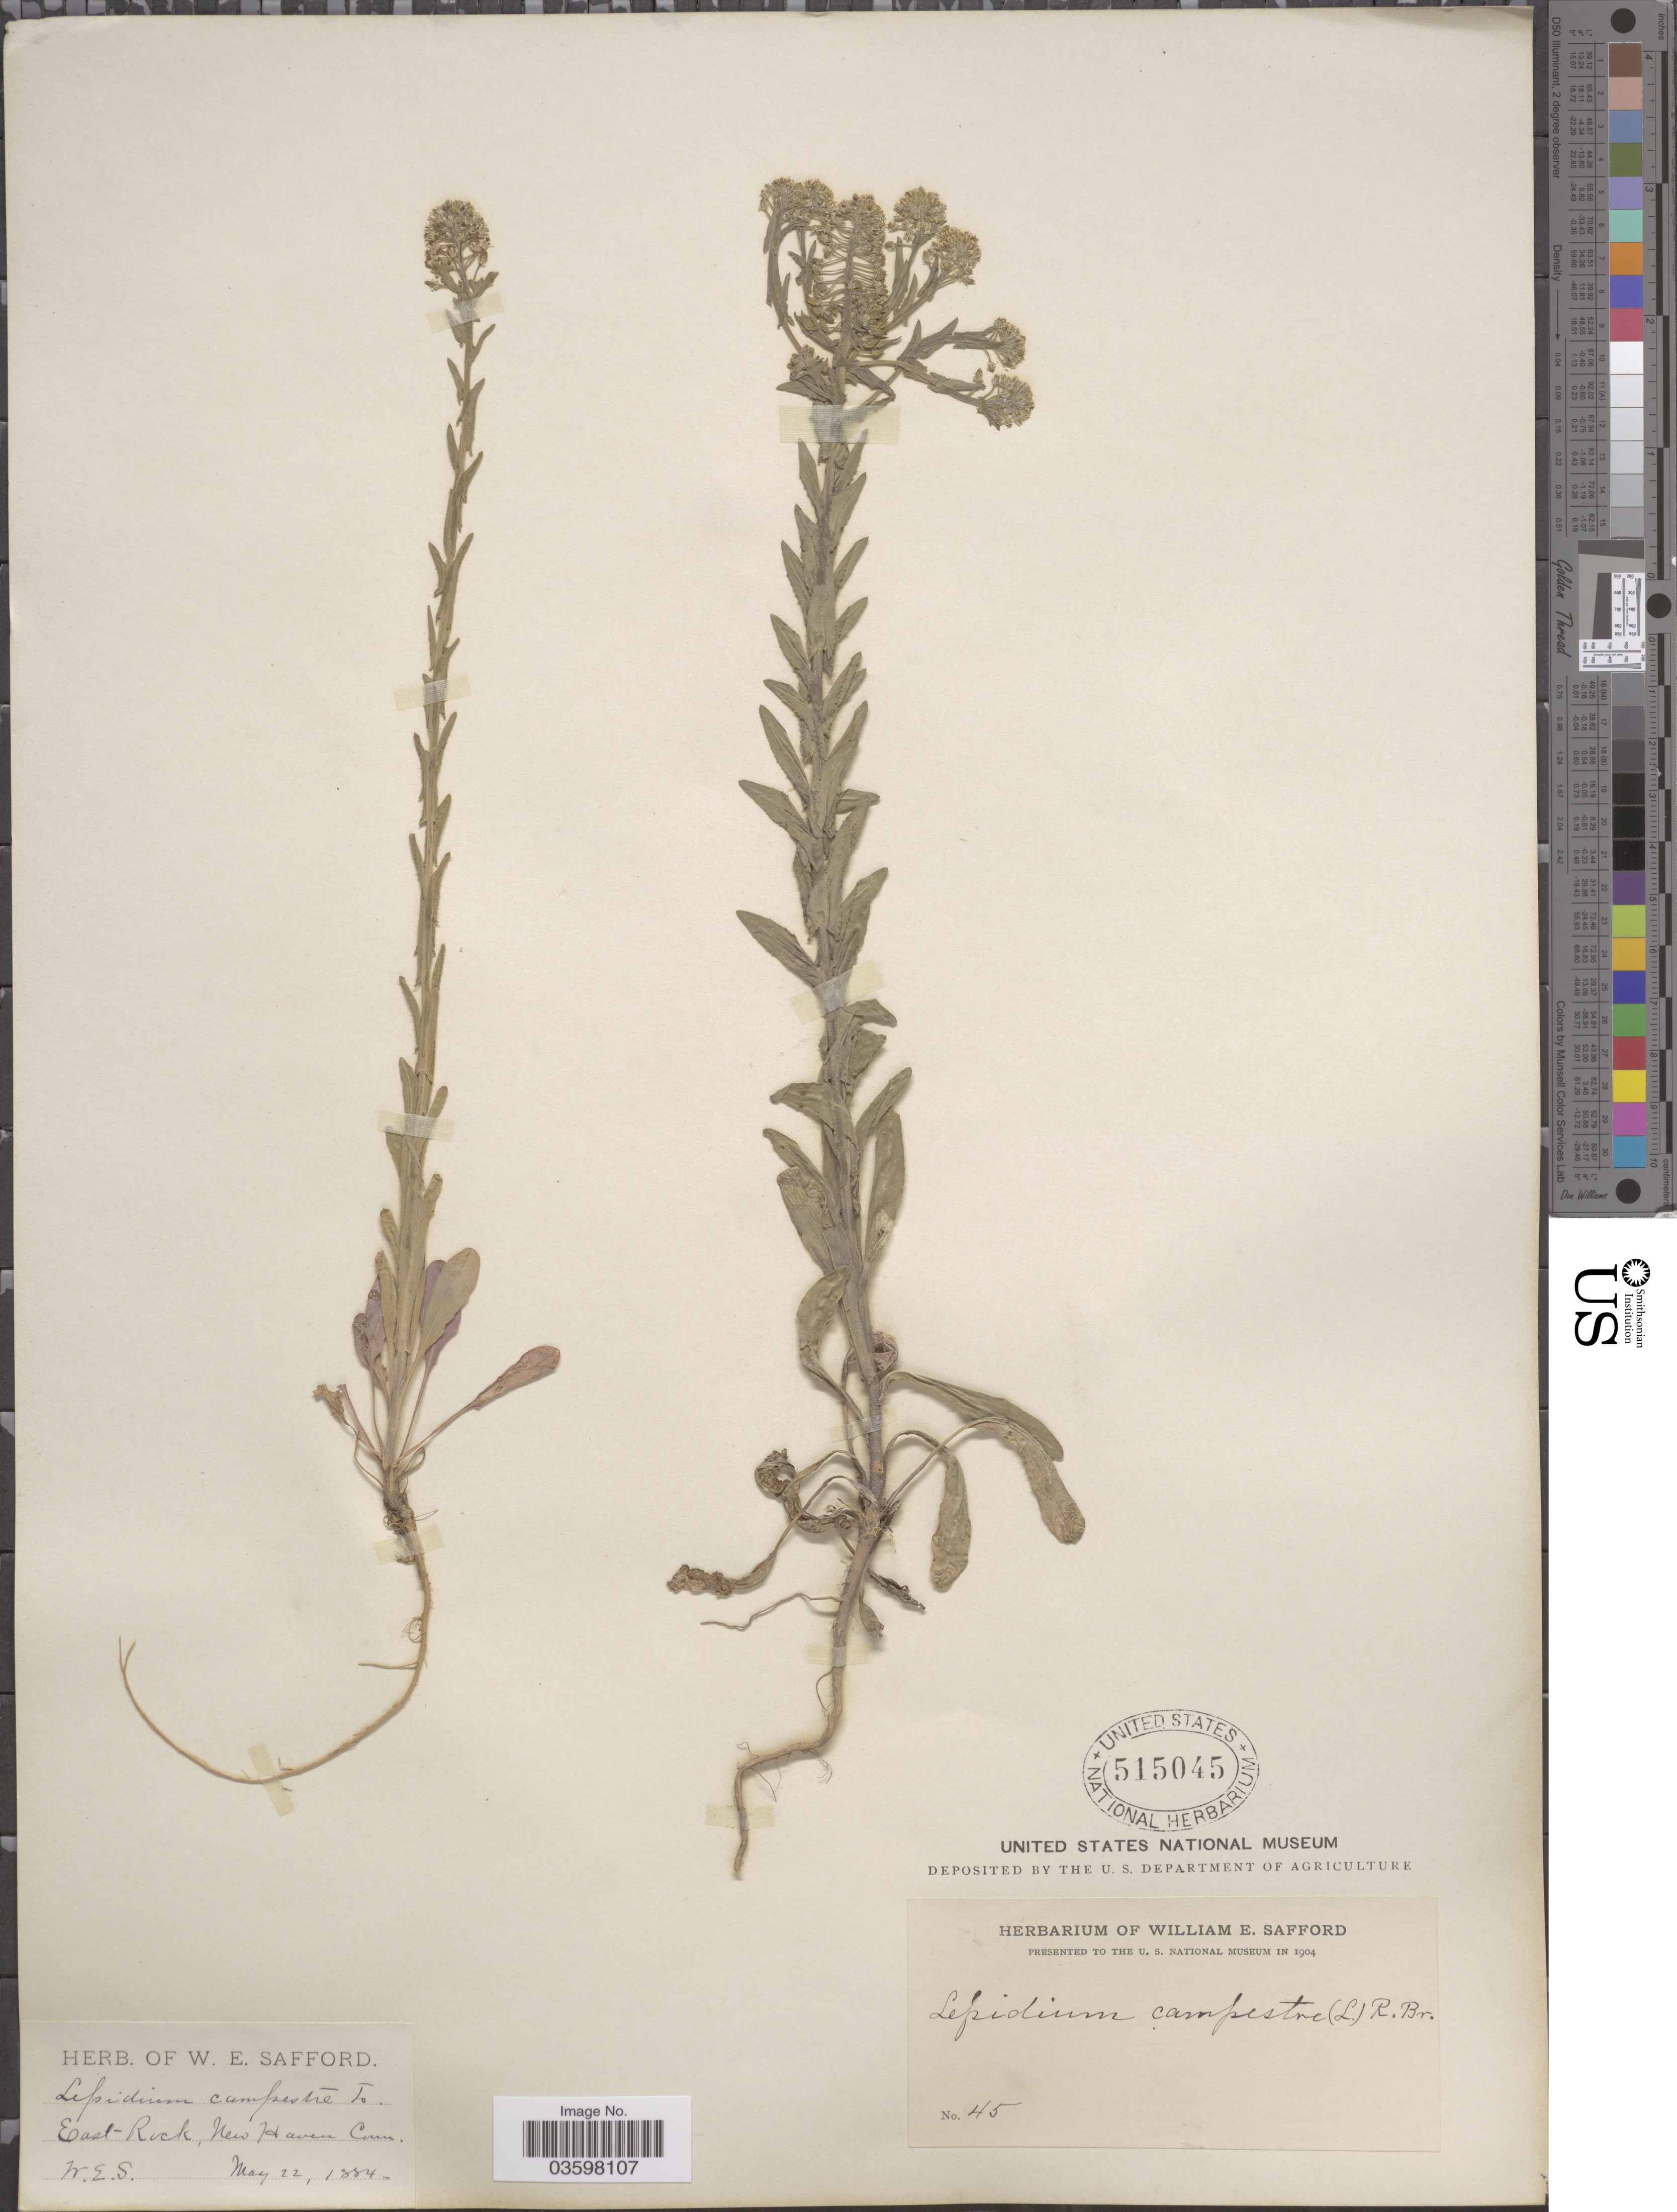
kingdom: Plantae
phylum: Tracheophyta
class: Magnoliopsida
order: Brassicales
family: Brassicaceae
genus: Lepidium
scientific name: Lepidium campestre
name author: (L.) W.T. Aiton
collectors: W. E. Safford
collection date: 1884-05-22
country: United States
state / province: Connecticut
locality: East Rock, New Haven.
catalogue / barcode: US 515045